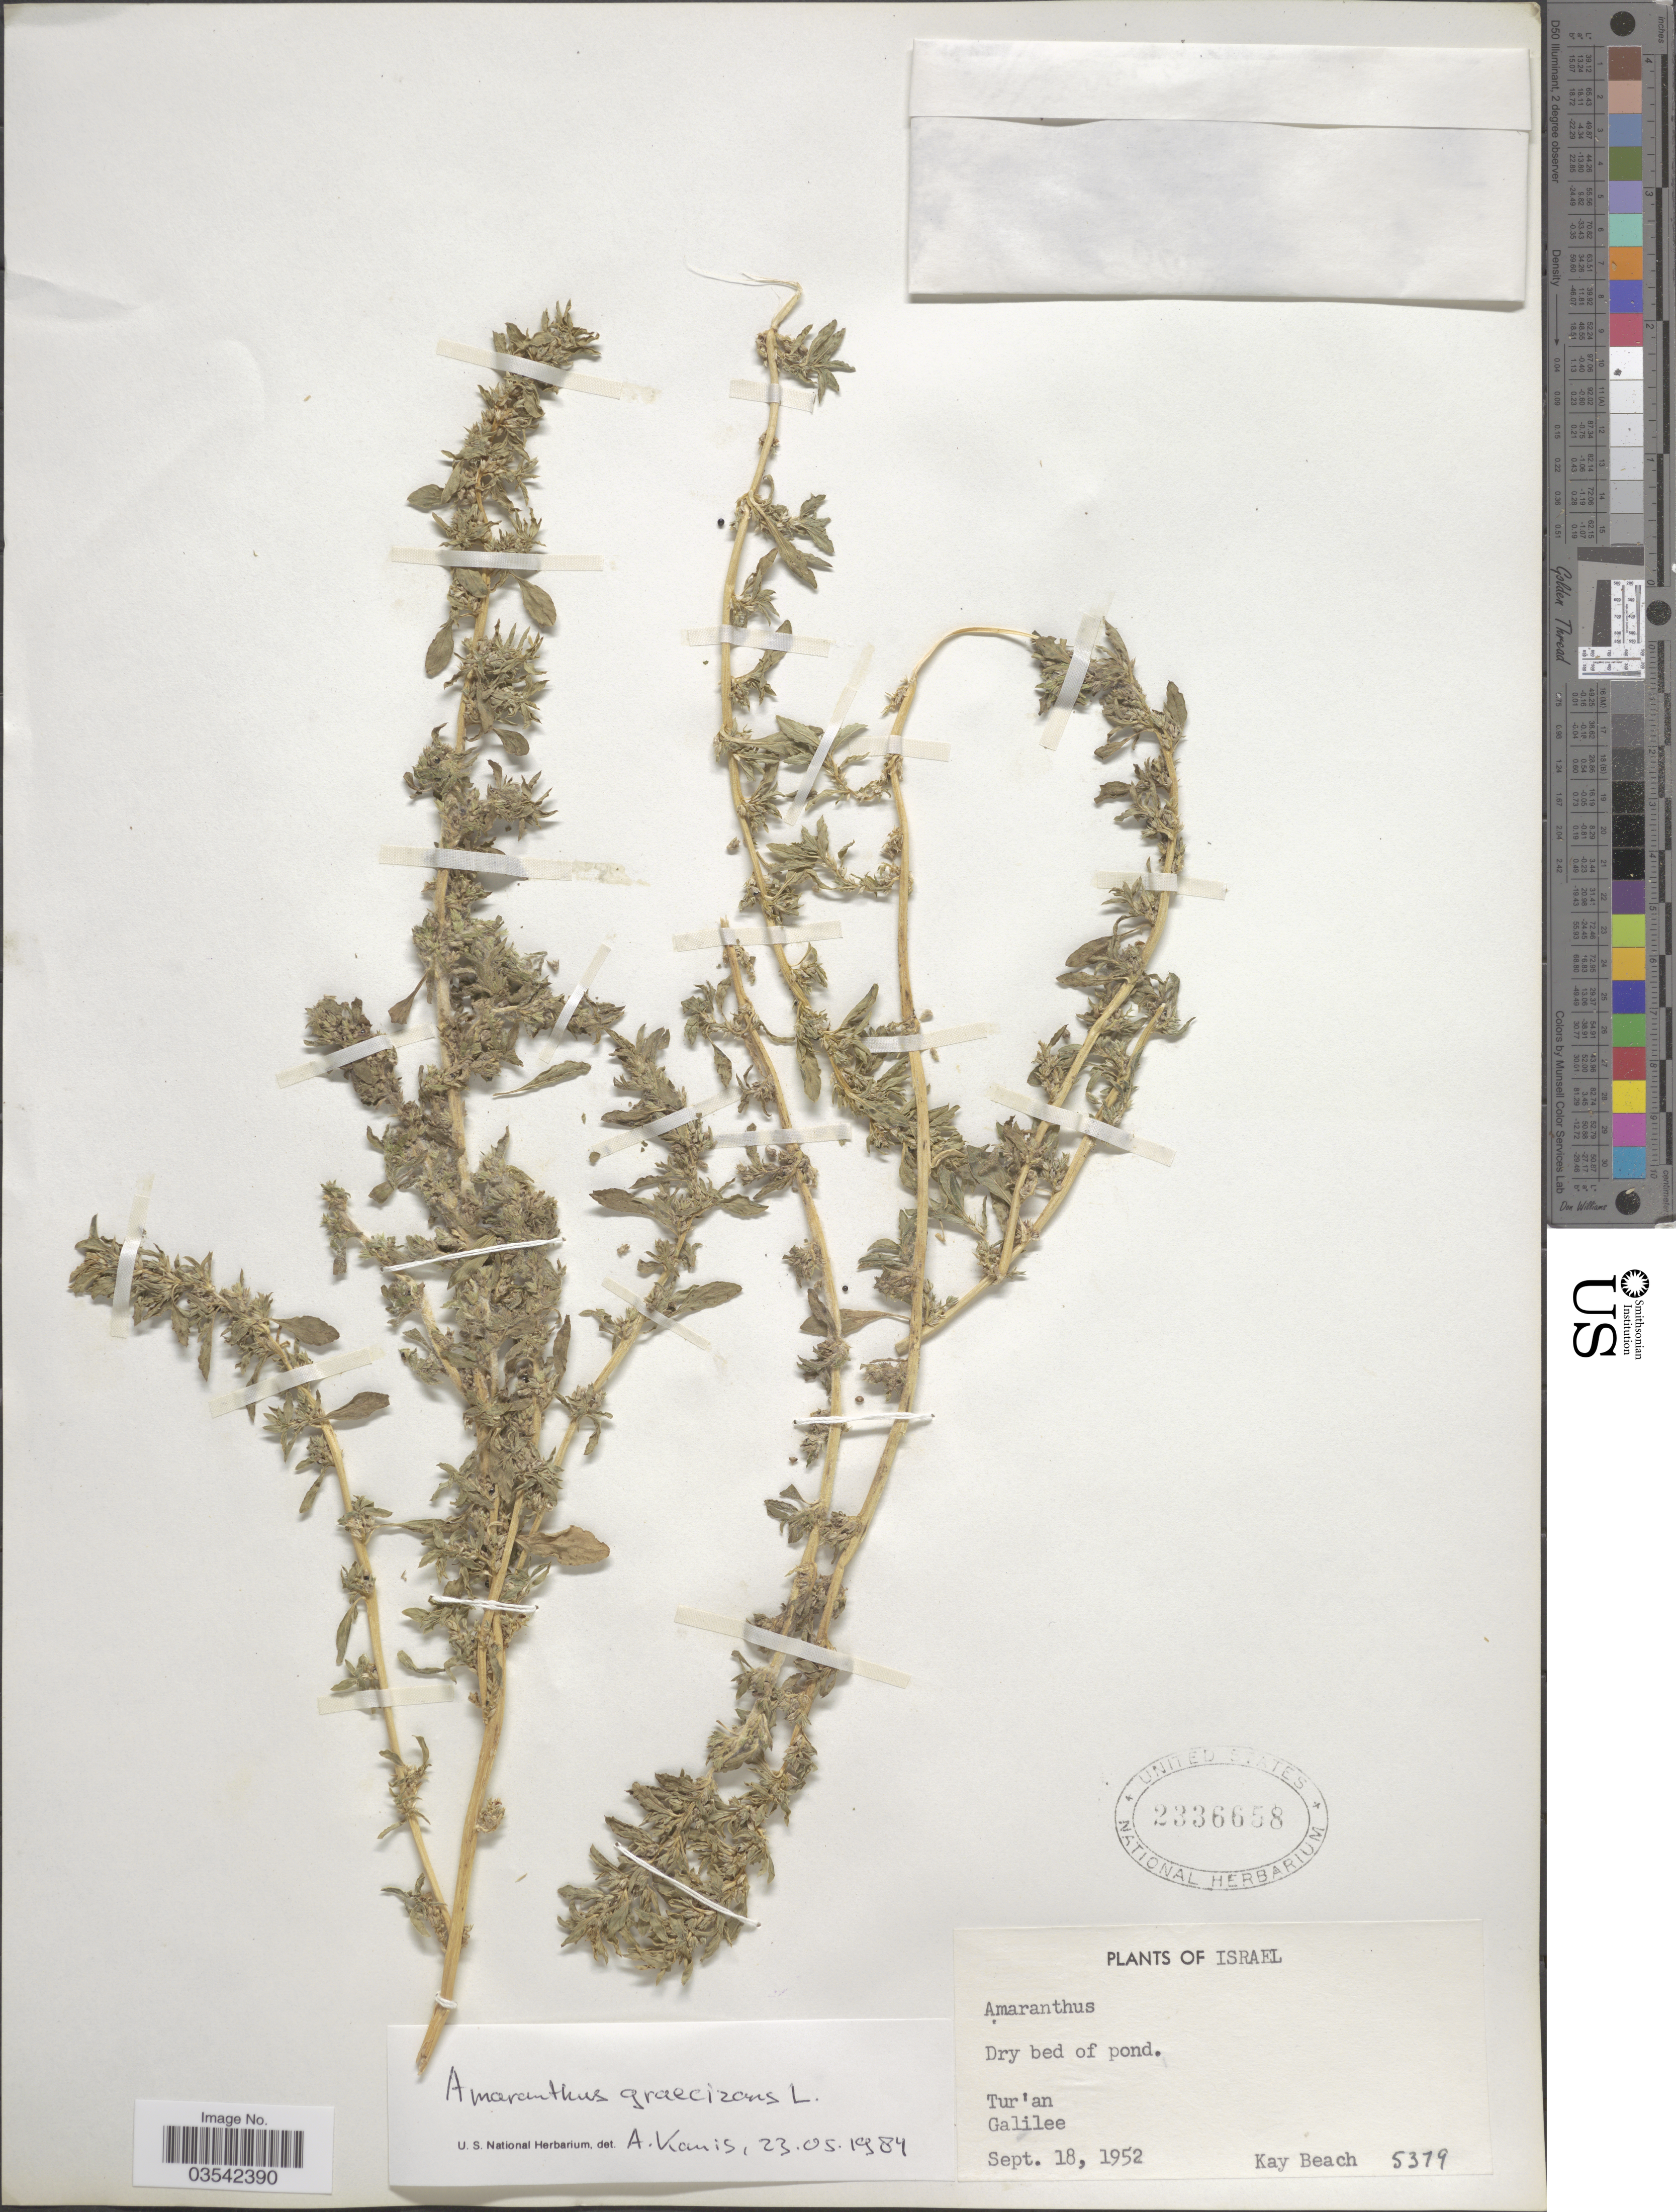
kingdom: Plantae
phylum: Tracheophyta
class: Magnoliopsida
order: Caryophyllales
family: Amaranthaceae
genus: Amaranthus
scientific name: Amaranthus graecizans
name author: L.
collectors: K. H. Beach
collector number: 5379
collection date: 1952-09-18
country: Israel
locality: Tur'an. Galilee.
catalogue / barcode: US 2336658